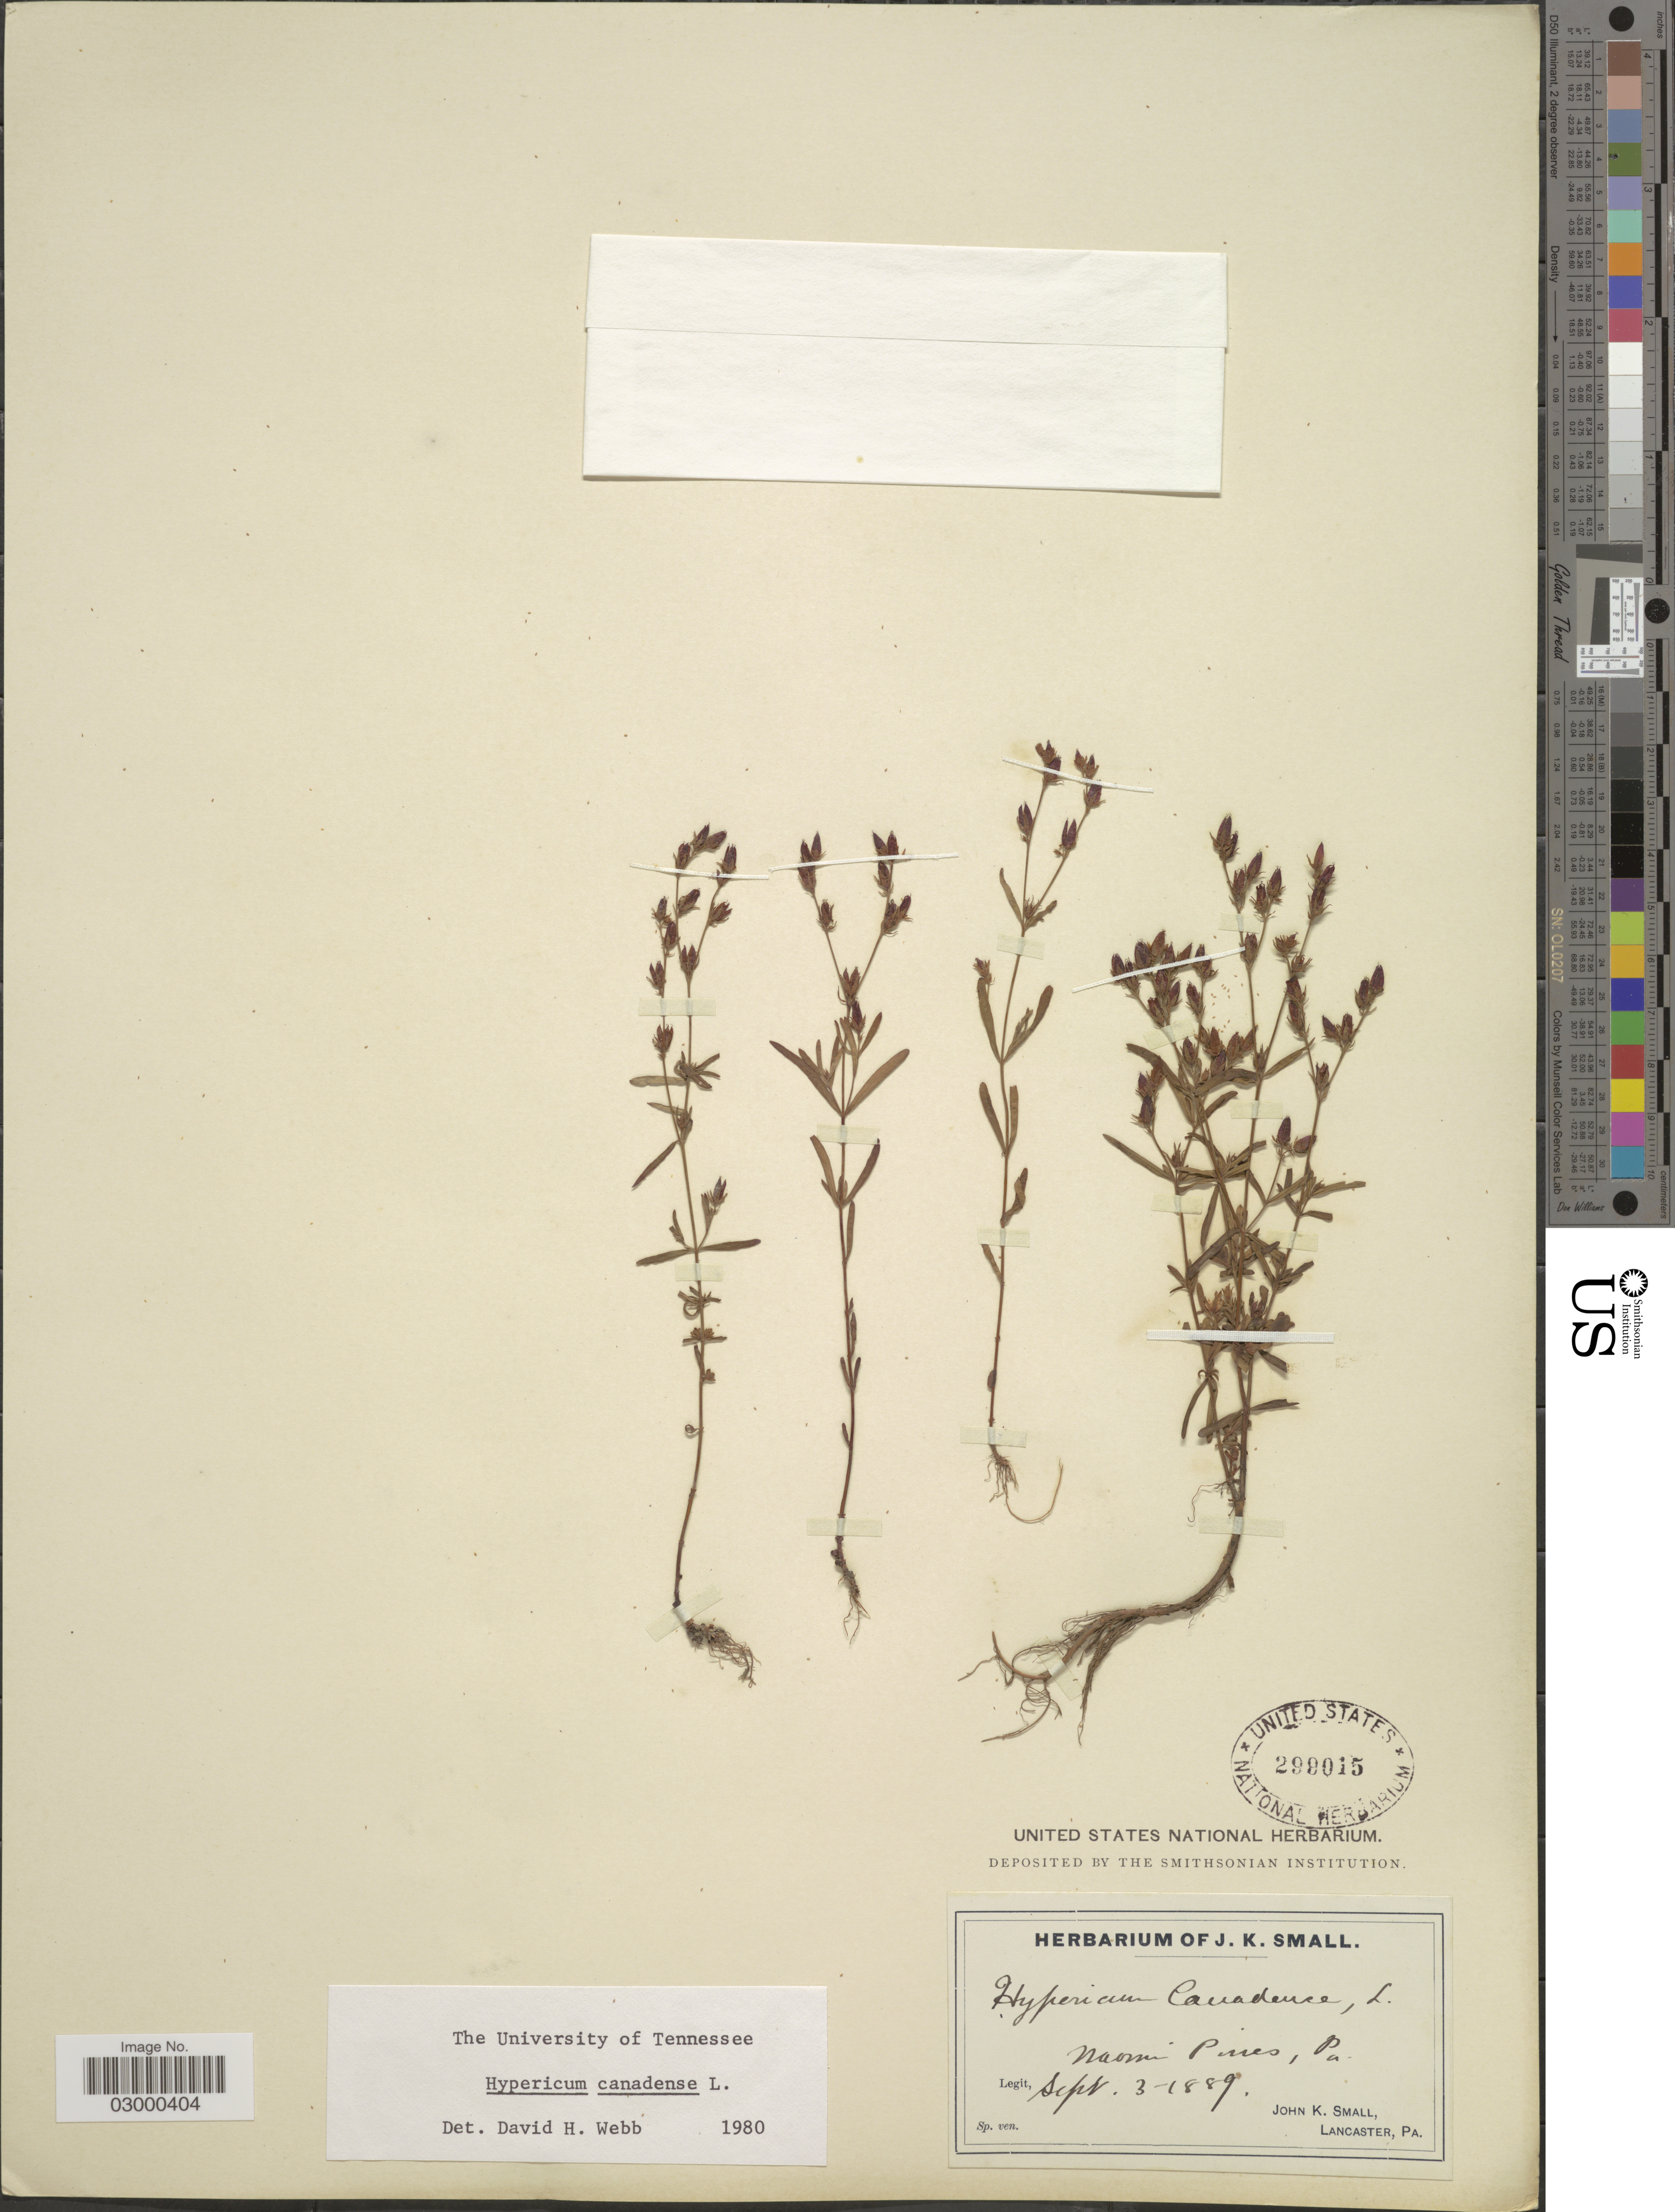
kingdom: Plantae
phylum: Tracheophyta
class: Magnoliopsida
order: Malpighiales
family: Hypericaceae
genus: Hypericum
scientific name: Hypericum canadense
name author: L.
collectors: J. K. Small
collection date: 1889-09-03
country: United States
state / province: Pennsylvania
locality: Naomi Pines.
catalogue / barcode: US 299015